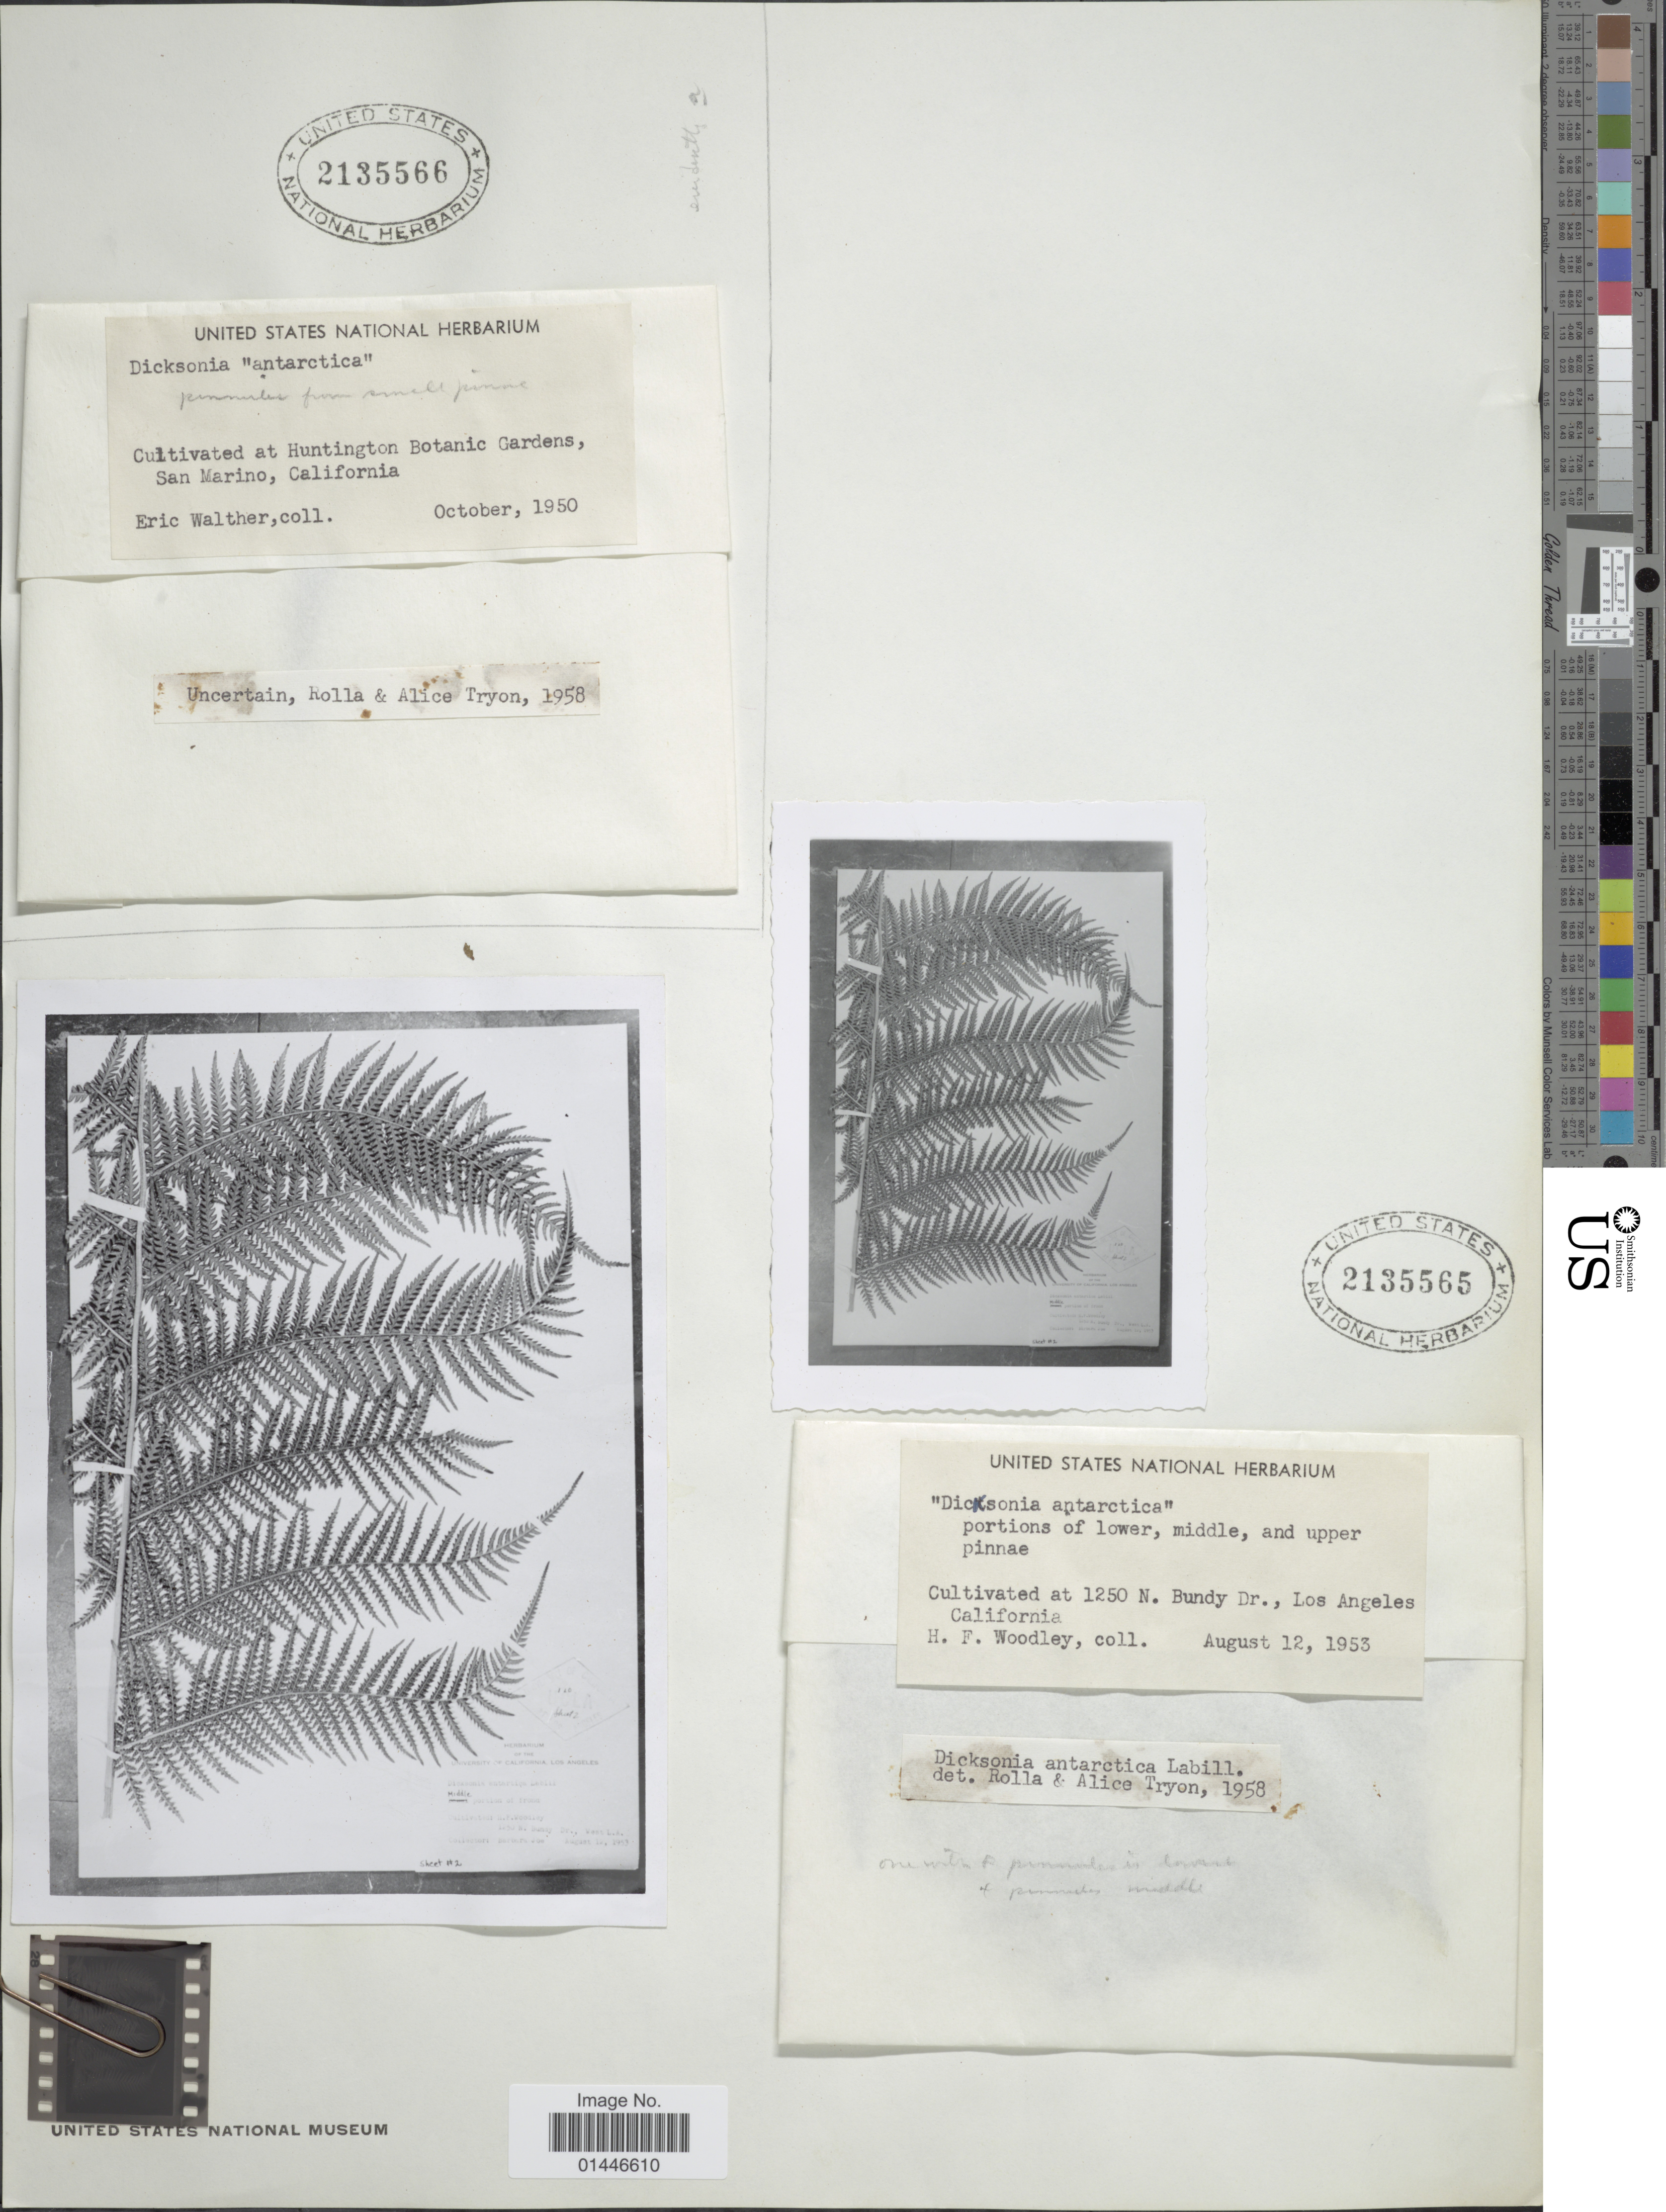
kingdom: Plantae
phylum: Tracheophyta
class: Polypodiopsida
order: Cyatheales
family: Dicksoniaceae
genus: Dicksonia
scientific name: Dicksonia antarctica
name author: Labill.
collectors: E. Walther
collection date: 1950-10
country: United States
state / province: California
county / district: Los Angeles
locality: At Huntington Botanic Gardens, San Marino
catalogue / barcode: US 2135566-2